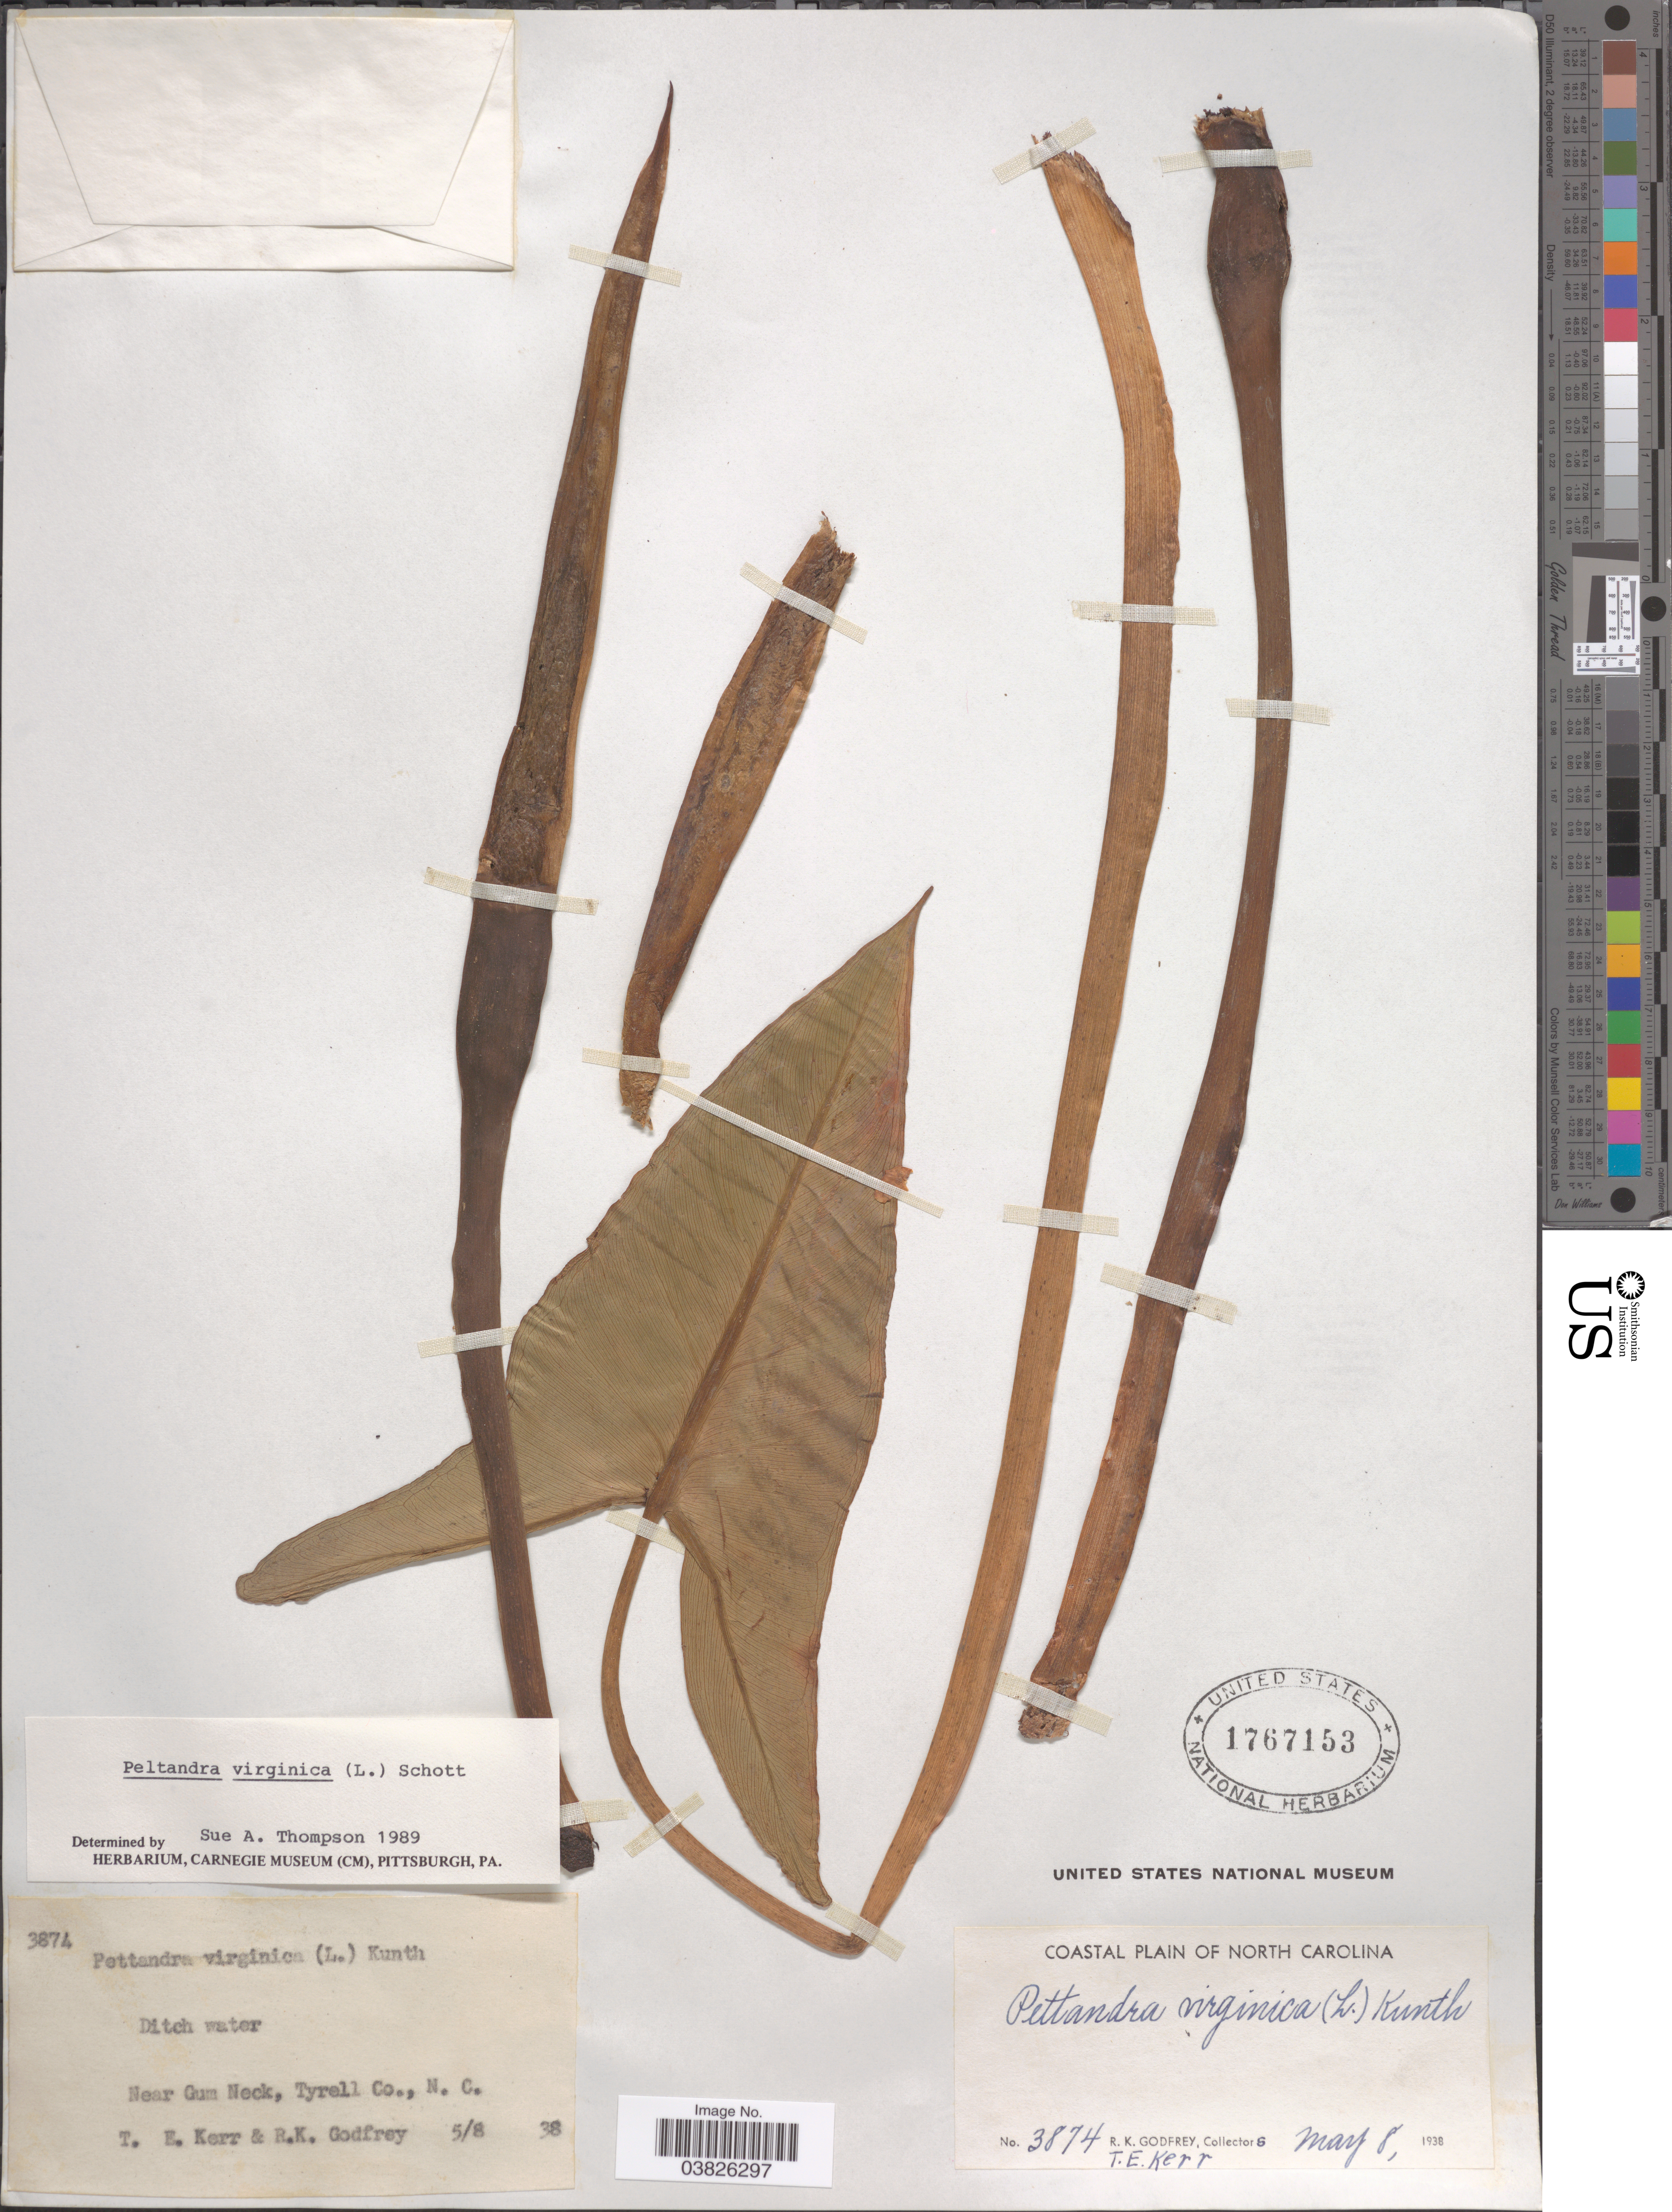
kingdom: Plantae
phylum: Tracheophyta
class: Liliopsida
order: Alismatales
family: Araceae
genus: Peltandra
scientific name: Peltandra virginica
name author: (L.) Schott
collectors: T. E. Kerr & R. K. Godfrey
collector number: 3874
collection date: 1938-05-08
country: United States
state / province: North Carolina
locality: Near Gum Neck, Tyrell Co. Coastail Plain of North Carolina.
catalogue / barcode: US 1767153